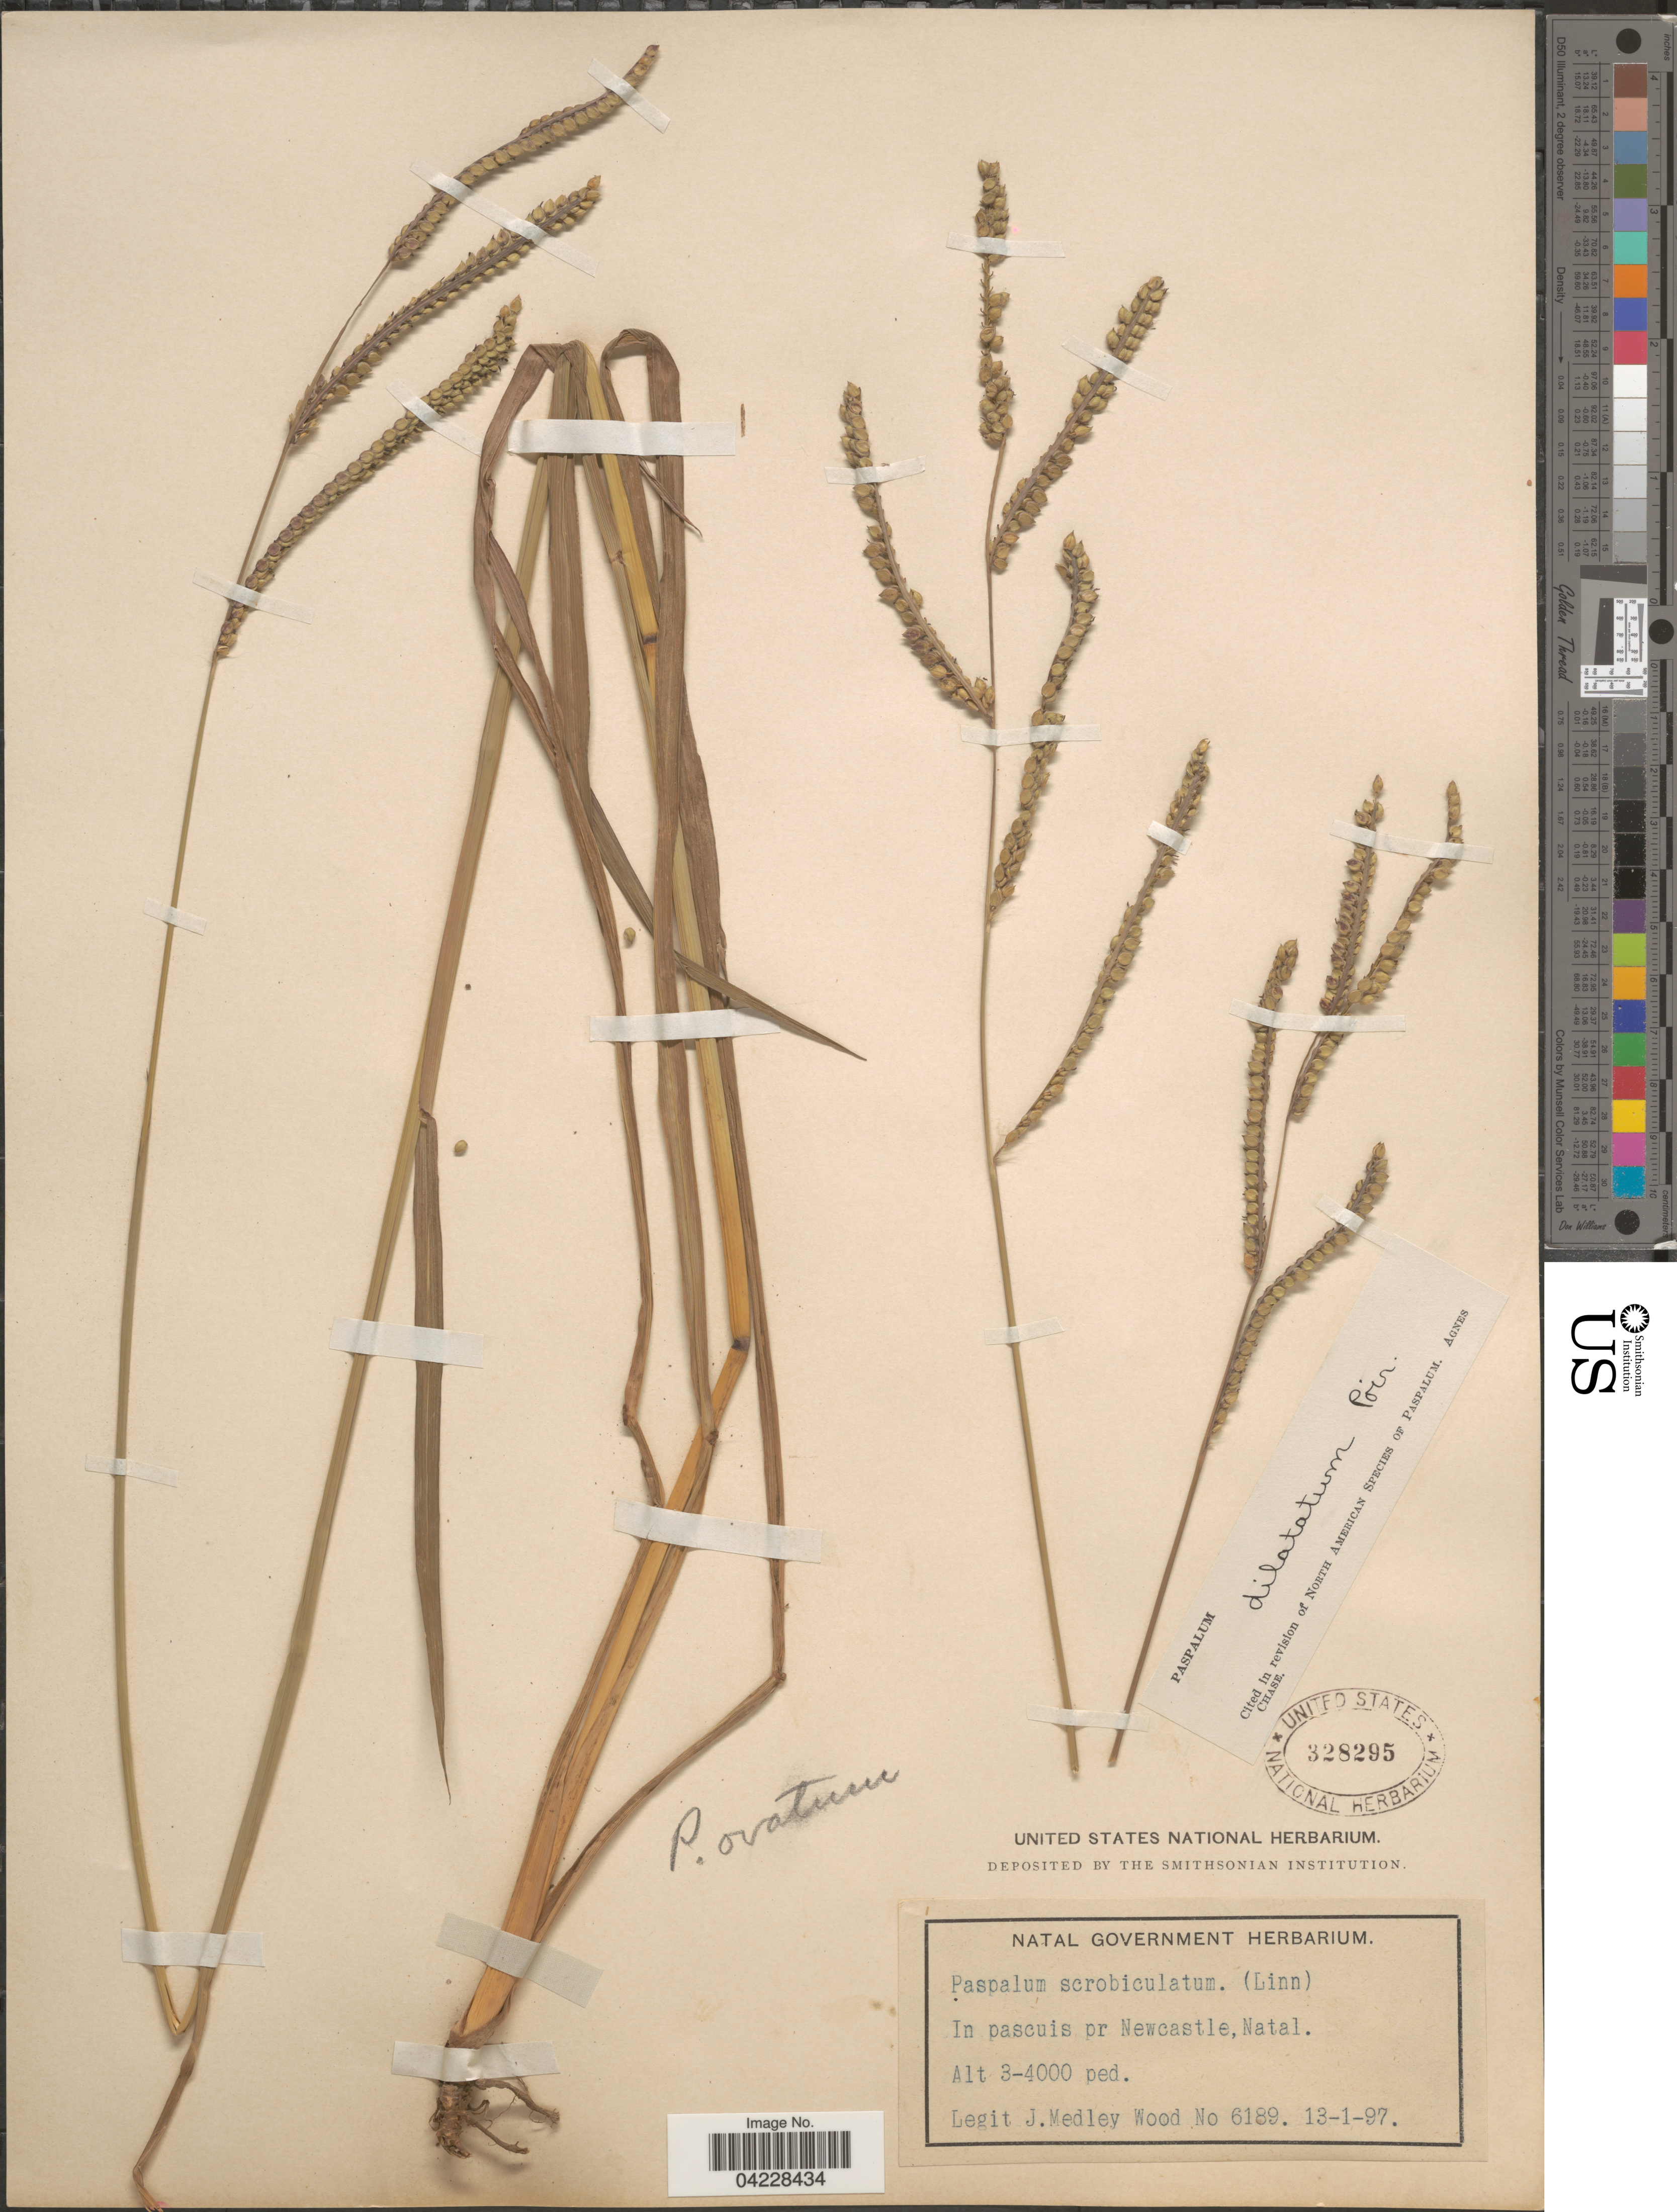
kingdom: Plantae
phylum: Tracheophyta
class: Liliopsida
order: Poales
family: Poaceae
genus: Paspalum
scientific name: Paspalum dilatatum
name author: Poir.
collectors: J. Medley Wood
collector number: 6189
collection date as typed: Transcribed d/m/y: 13/1/97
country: South Africa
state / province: KwaZulu-Natal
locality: In pascuis pr Newcastle, Natal.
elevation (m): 914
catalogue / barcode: US 328295